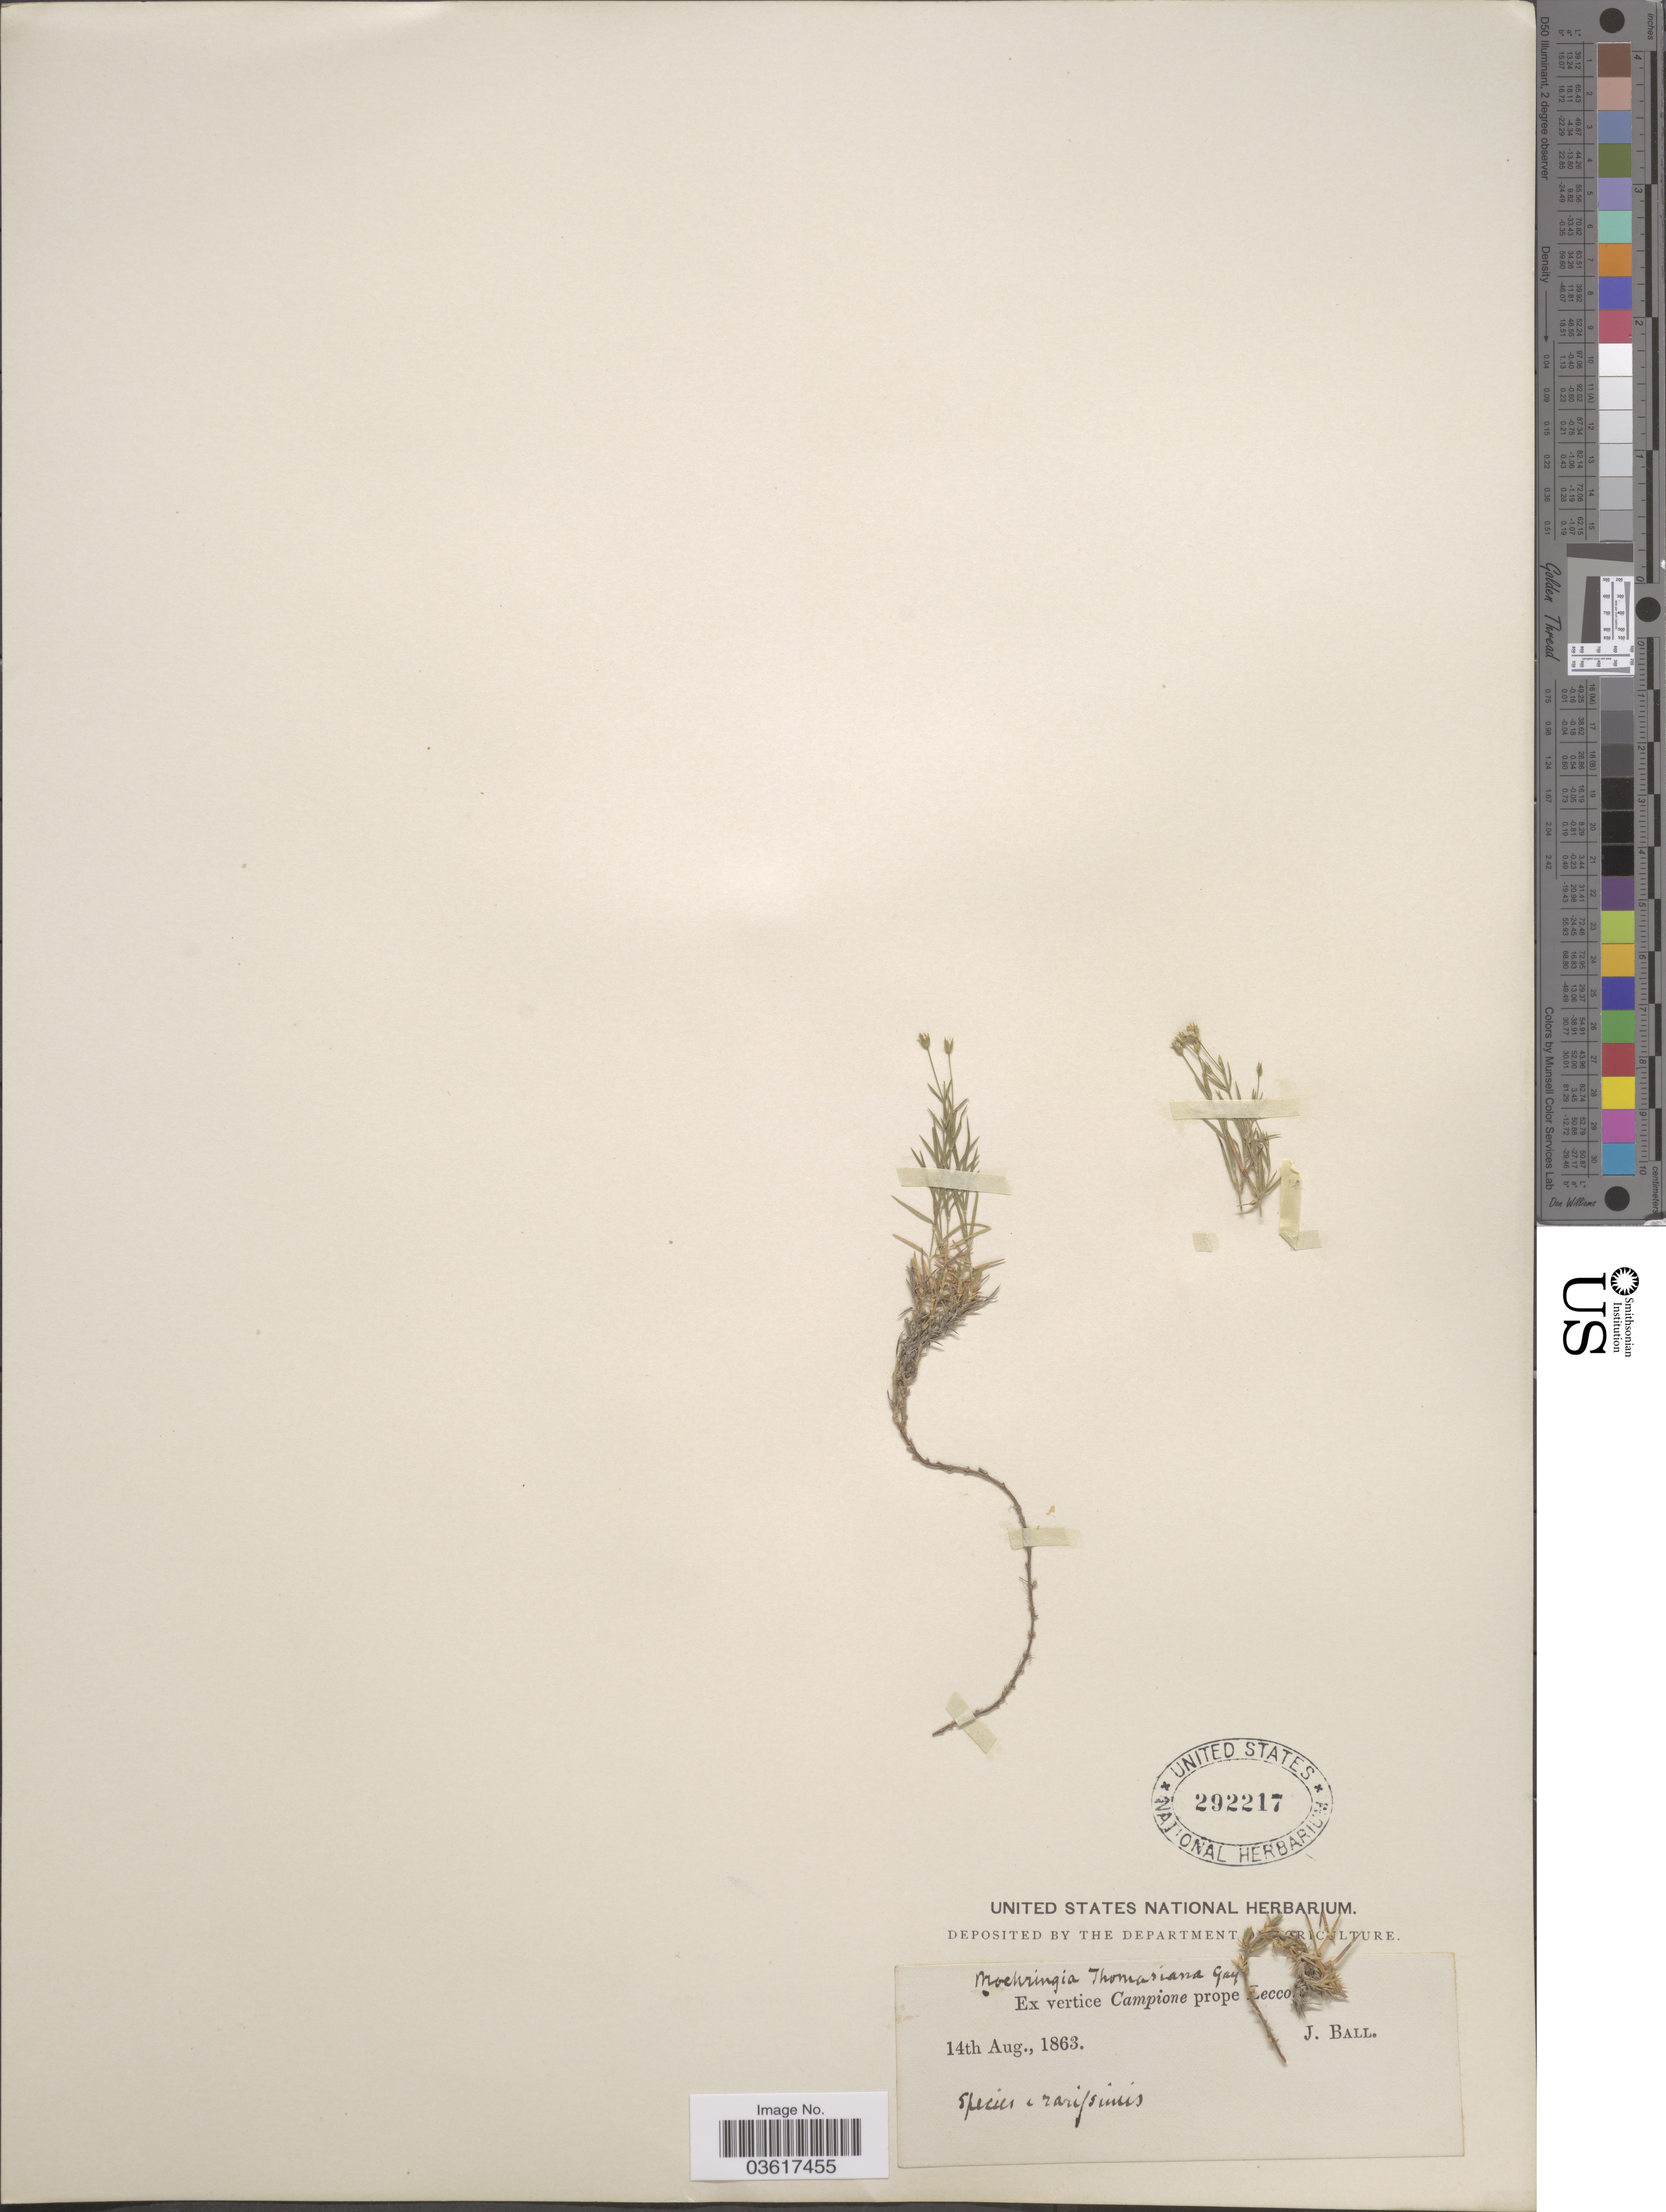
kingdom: Plantae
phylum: Tracheophyta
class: Magnoliopsida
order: Caryophyllales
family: Caryophyllaceae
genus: Moehringia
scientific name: Moehringia tommasinii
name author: Marches.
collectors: J. Ball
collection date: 1863-08-14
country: Italy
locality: Ex vertice Campione prope [illegible text]ecco[illegible text]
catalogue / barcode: US 292217